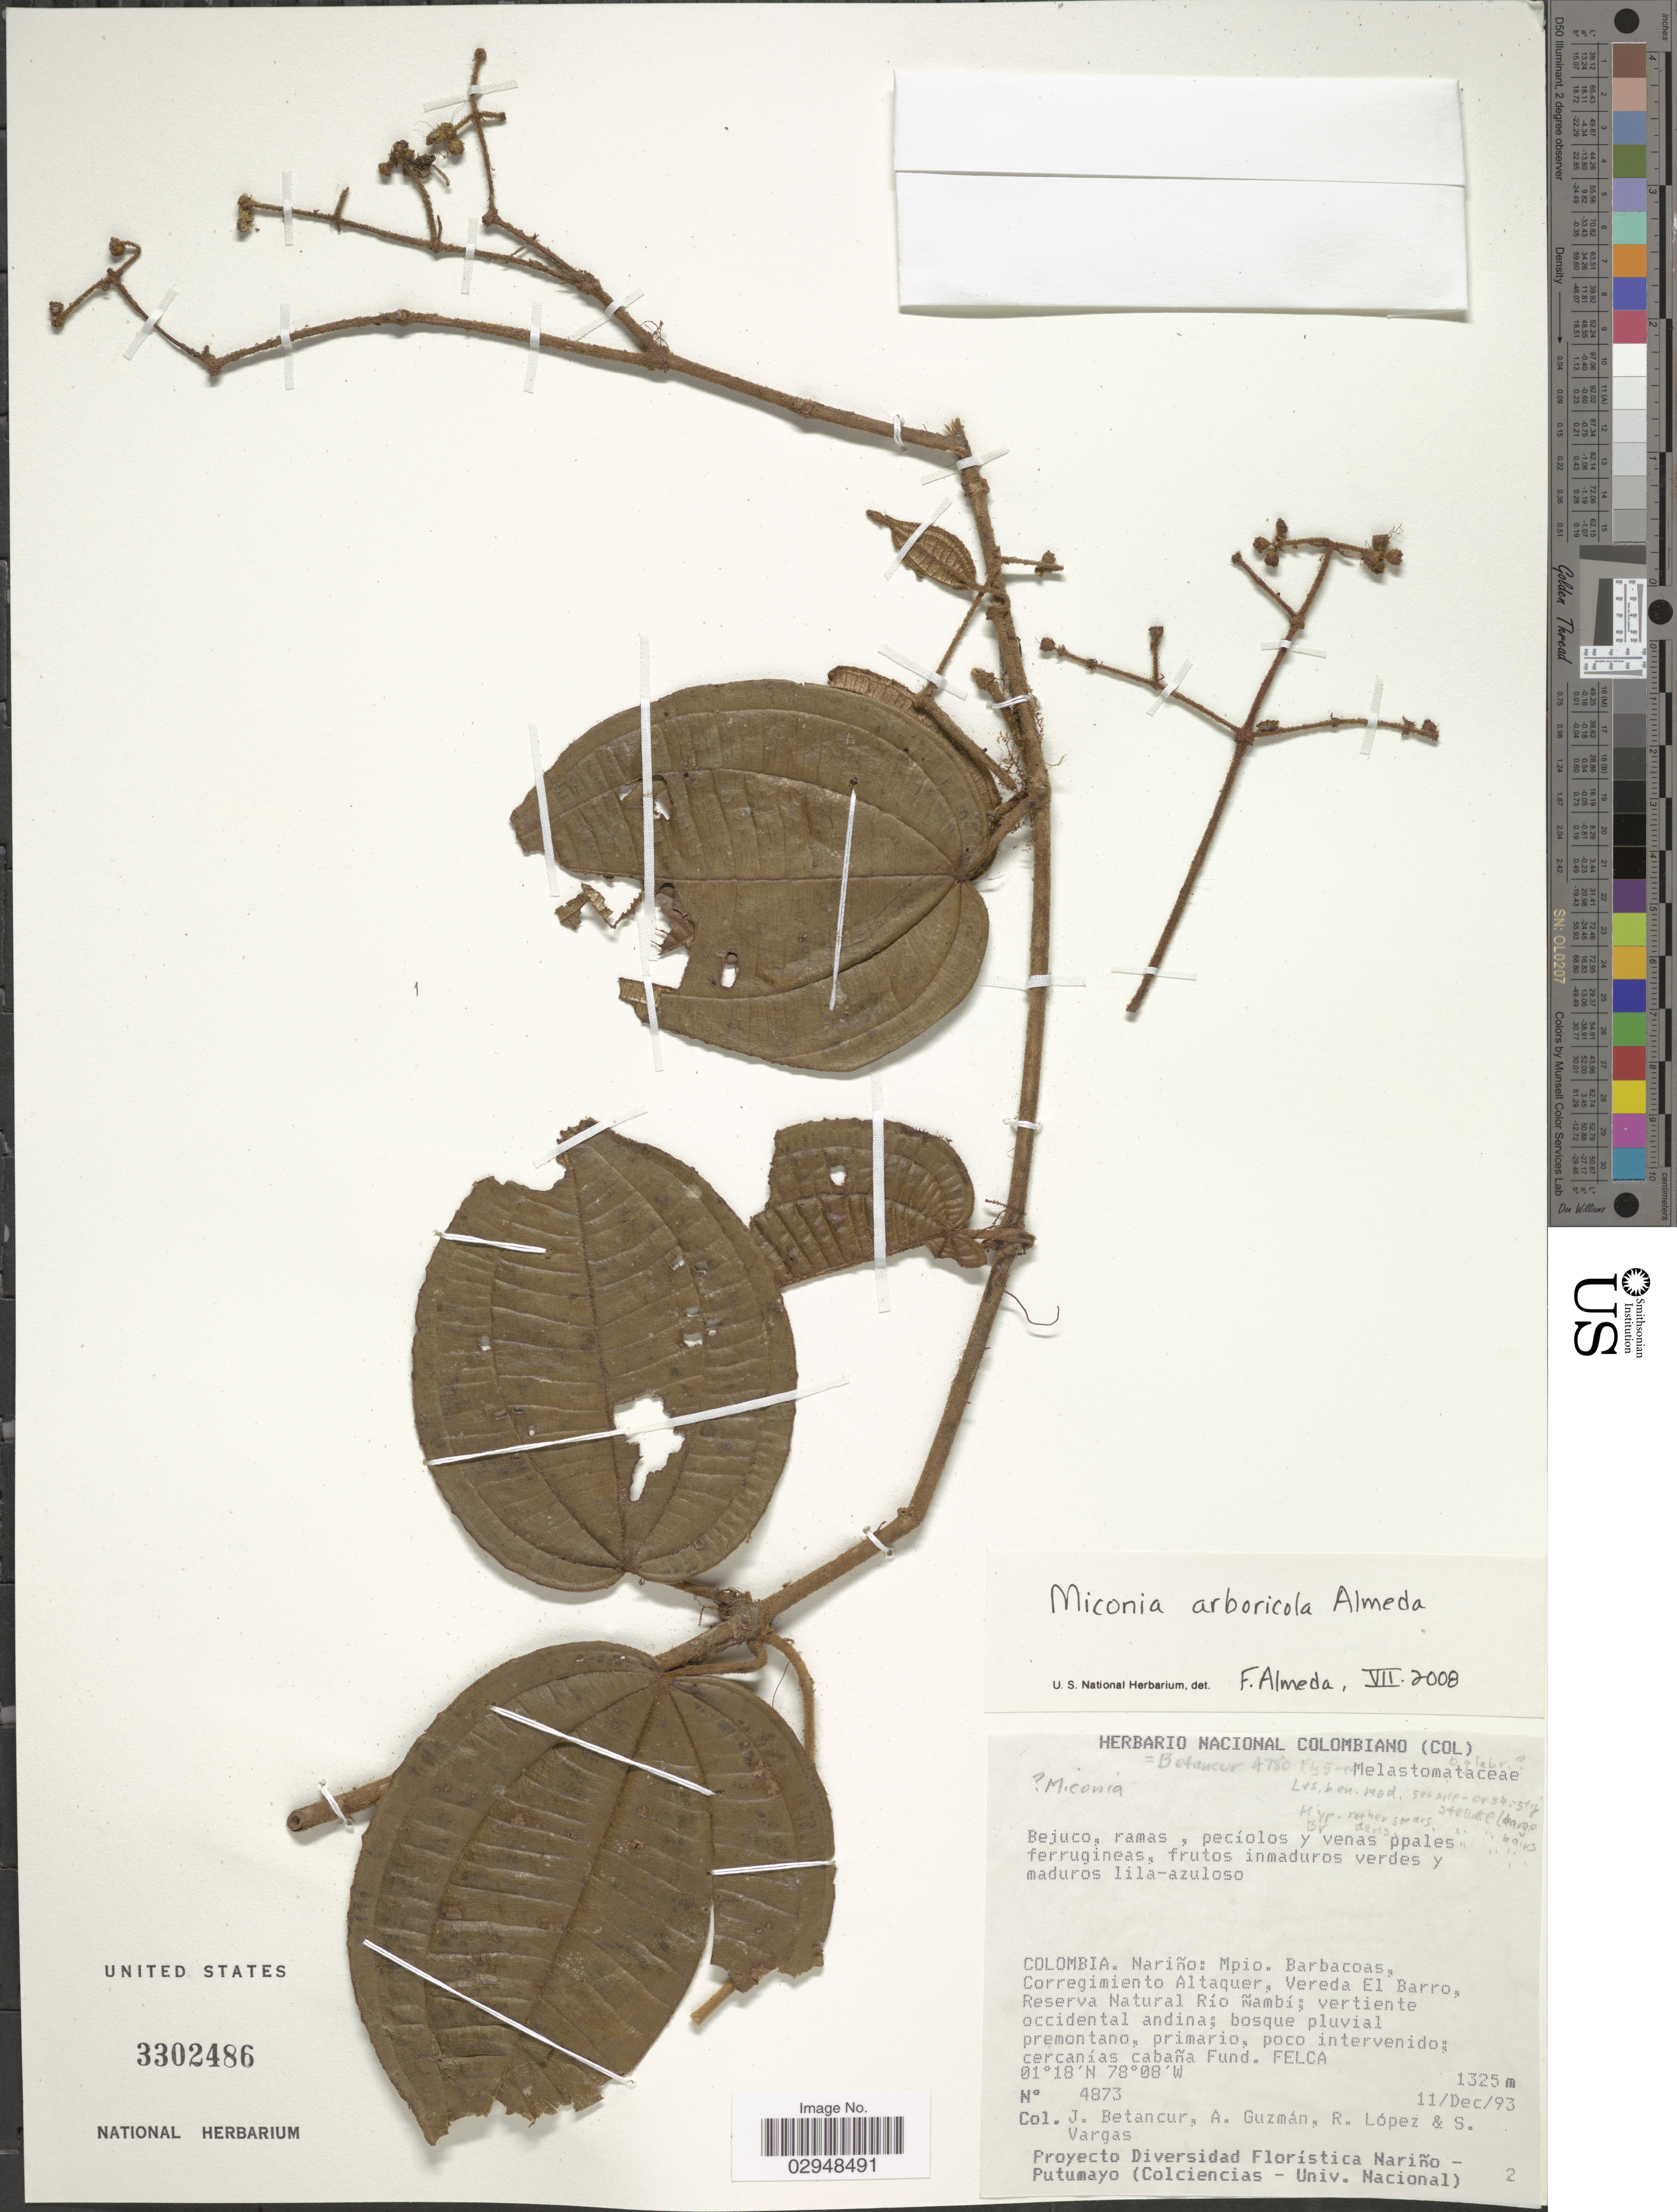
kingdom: Plantae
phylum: Tracheophyta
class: Magnoliopsida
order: Myrtales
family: Melastomataceae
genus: Clidemia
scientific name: Clidemia attenuata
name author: (Naudin) Cogn.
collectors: J. Betancur, A. Guzman, R. Lopez & S. Vargas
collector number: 4873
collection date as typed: Transcribed d/m/y: 11/12/93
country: Colombia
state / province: Nariño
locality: Mpio. Barbacoas, Corregimiento Altaquer, vereda El Barro, Reserva Natural Río Ñambí; vertiente occidental andina. Cercanías cabaña Fund. FELCA.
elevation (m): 1325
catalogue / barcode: US 3302486